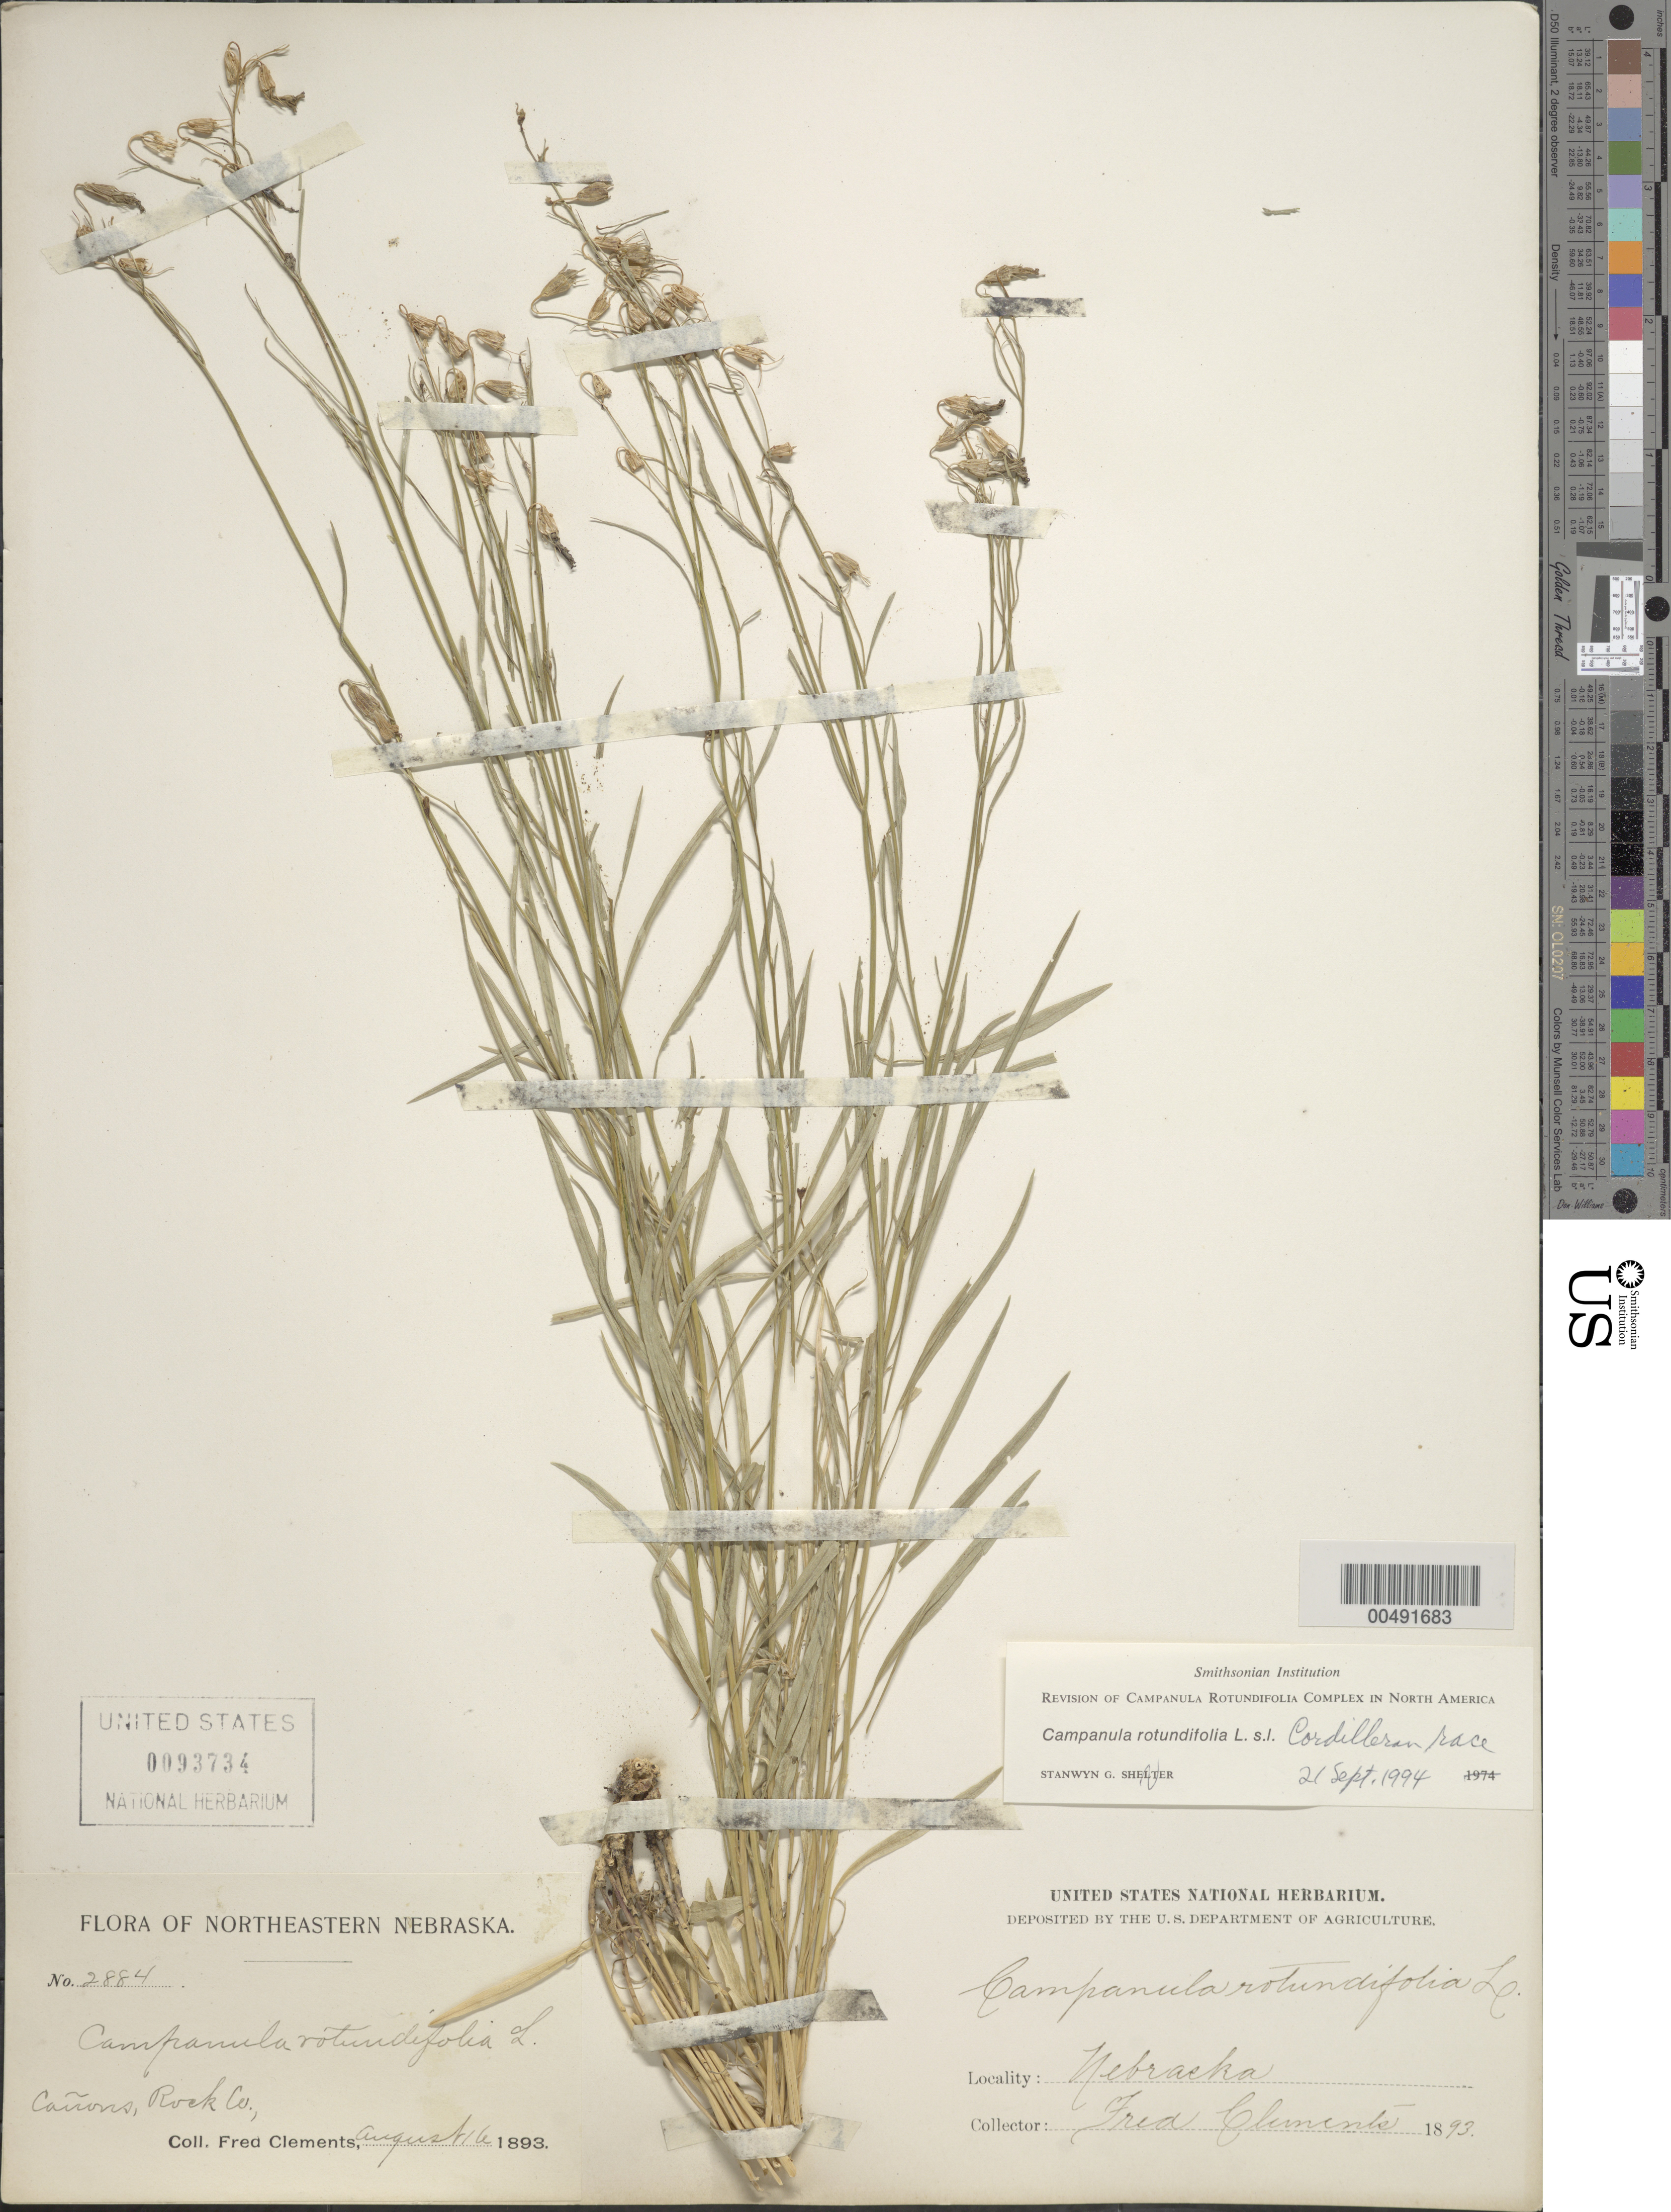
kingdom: Plantae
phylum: Tracheophyta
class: Magnoliopsida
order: Asterales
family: Campanulaceae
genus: Campanula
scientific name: Campanula rotundifolia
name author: L.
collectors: F. Clements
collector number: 2884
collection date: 1893-08-16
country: United States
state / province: Nebraska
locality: Northeastern Nebraska, Canons, Rock Co.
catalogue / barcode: US 93734